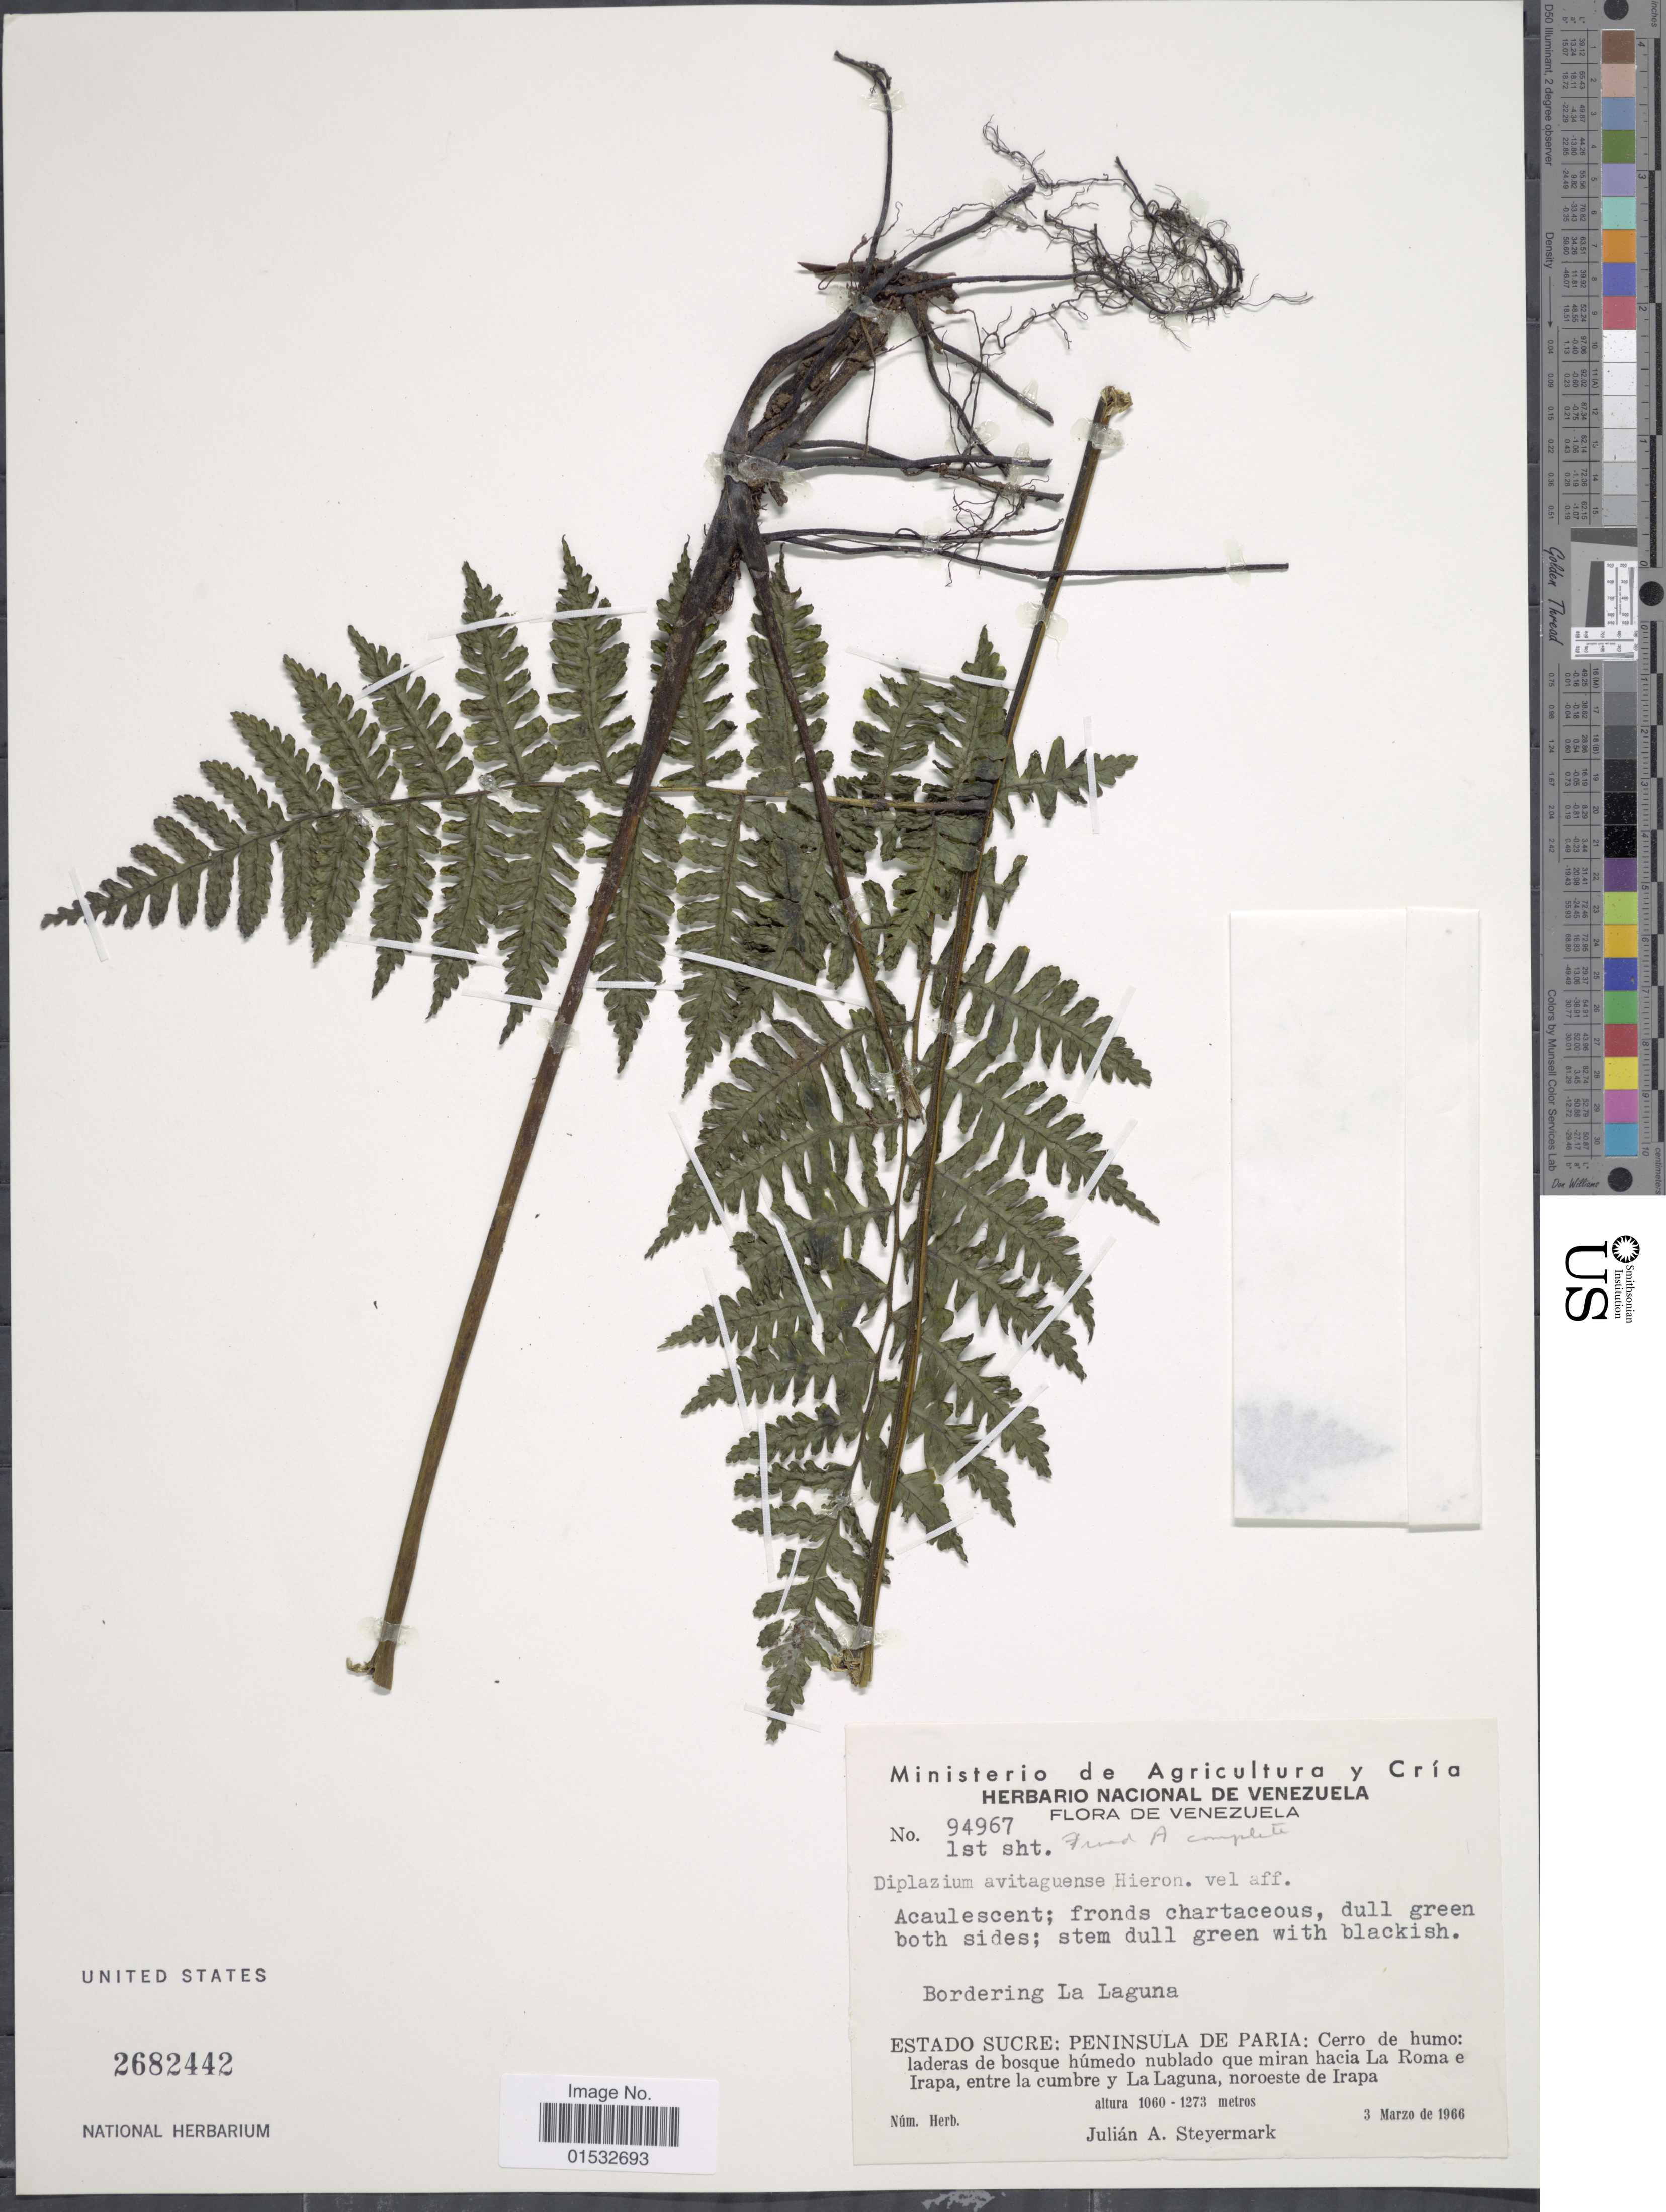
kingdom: Plantae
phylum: Tracheophyta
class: Polypodiopsida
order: Polypodiales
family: Athyriaceae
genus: Diplazium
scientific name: Diplazium avitaguense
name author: Hieron.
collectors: J. Steyermark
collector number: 94967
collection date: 1966-03-03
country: Venezuela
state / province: Sucre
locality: Bordering La laguna. Peninsula de Paria: Cerro de humo: laderas de bosque húmedo nublado que miran hacia La Roma e Irapa, entre la cumbre y La Laguna, noroeste de Irapa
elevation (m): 1060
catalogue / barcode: US 2682442